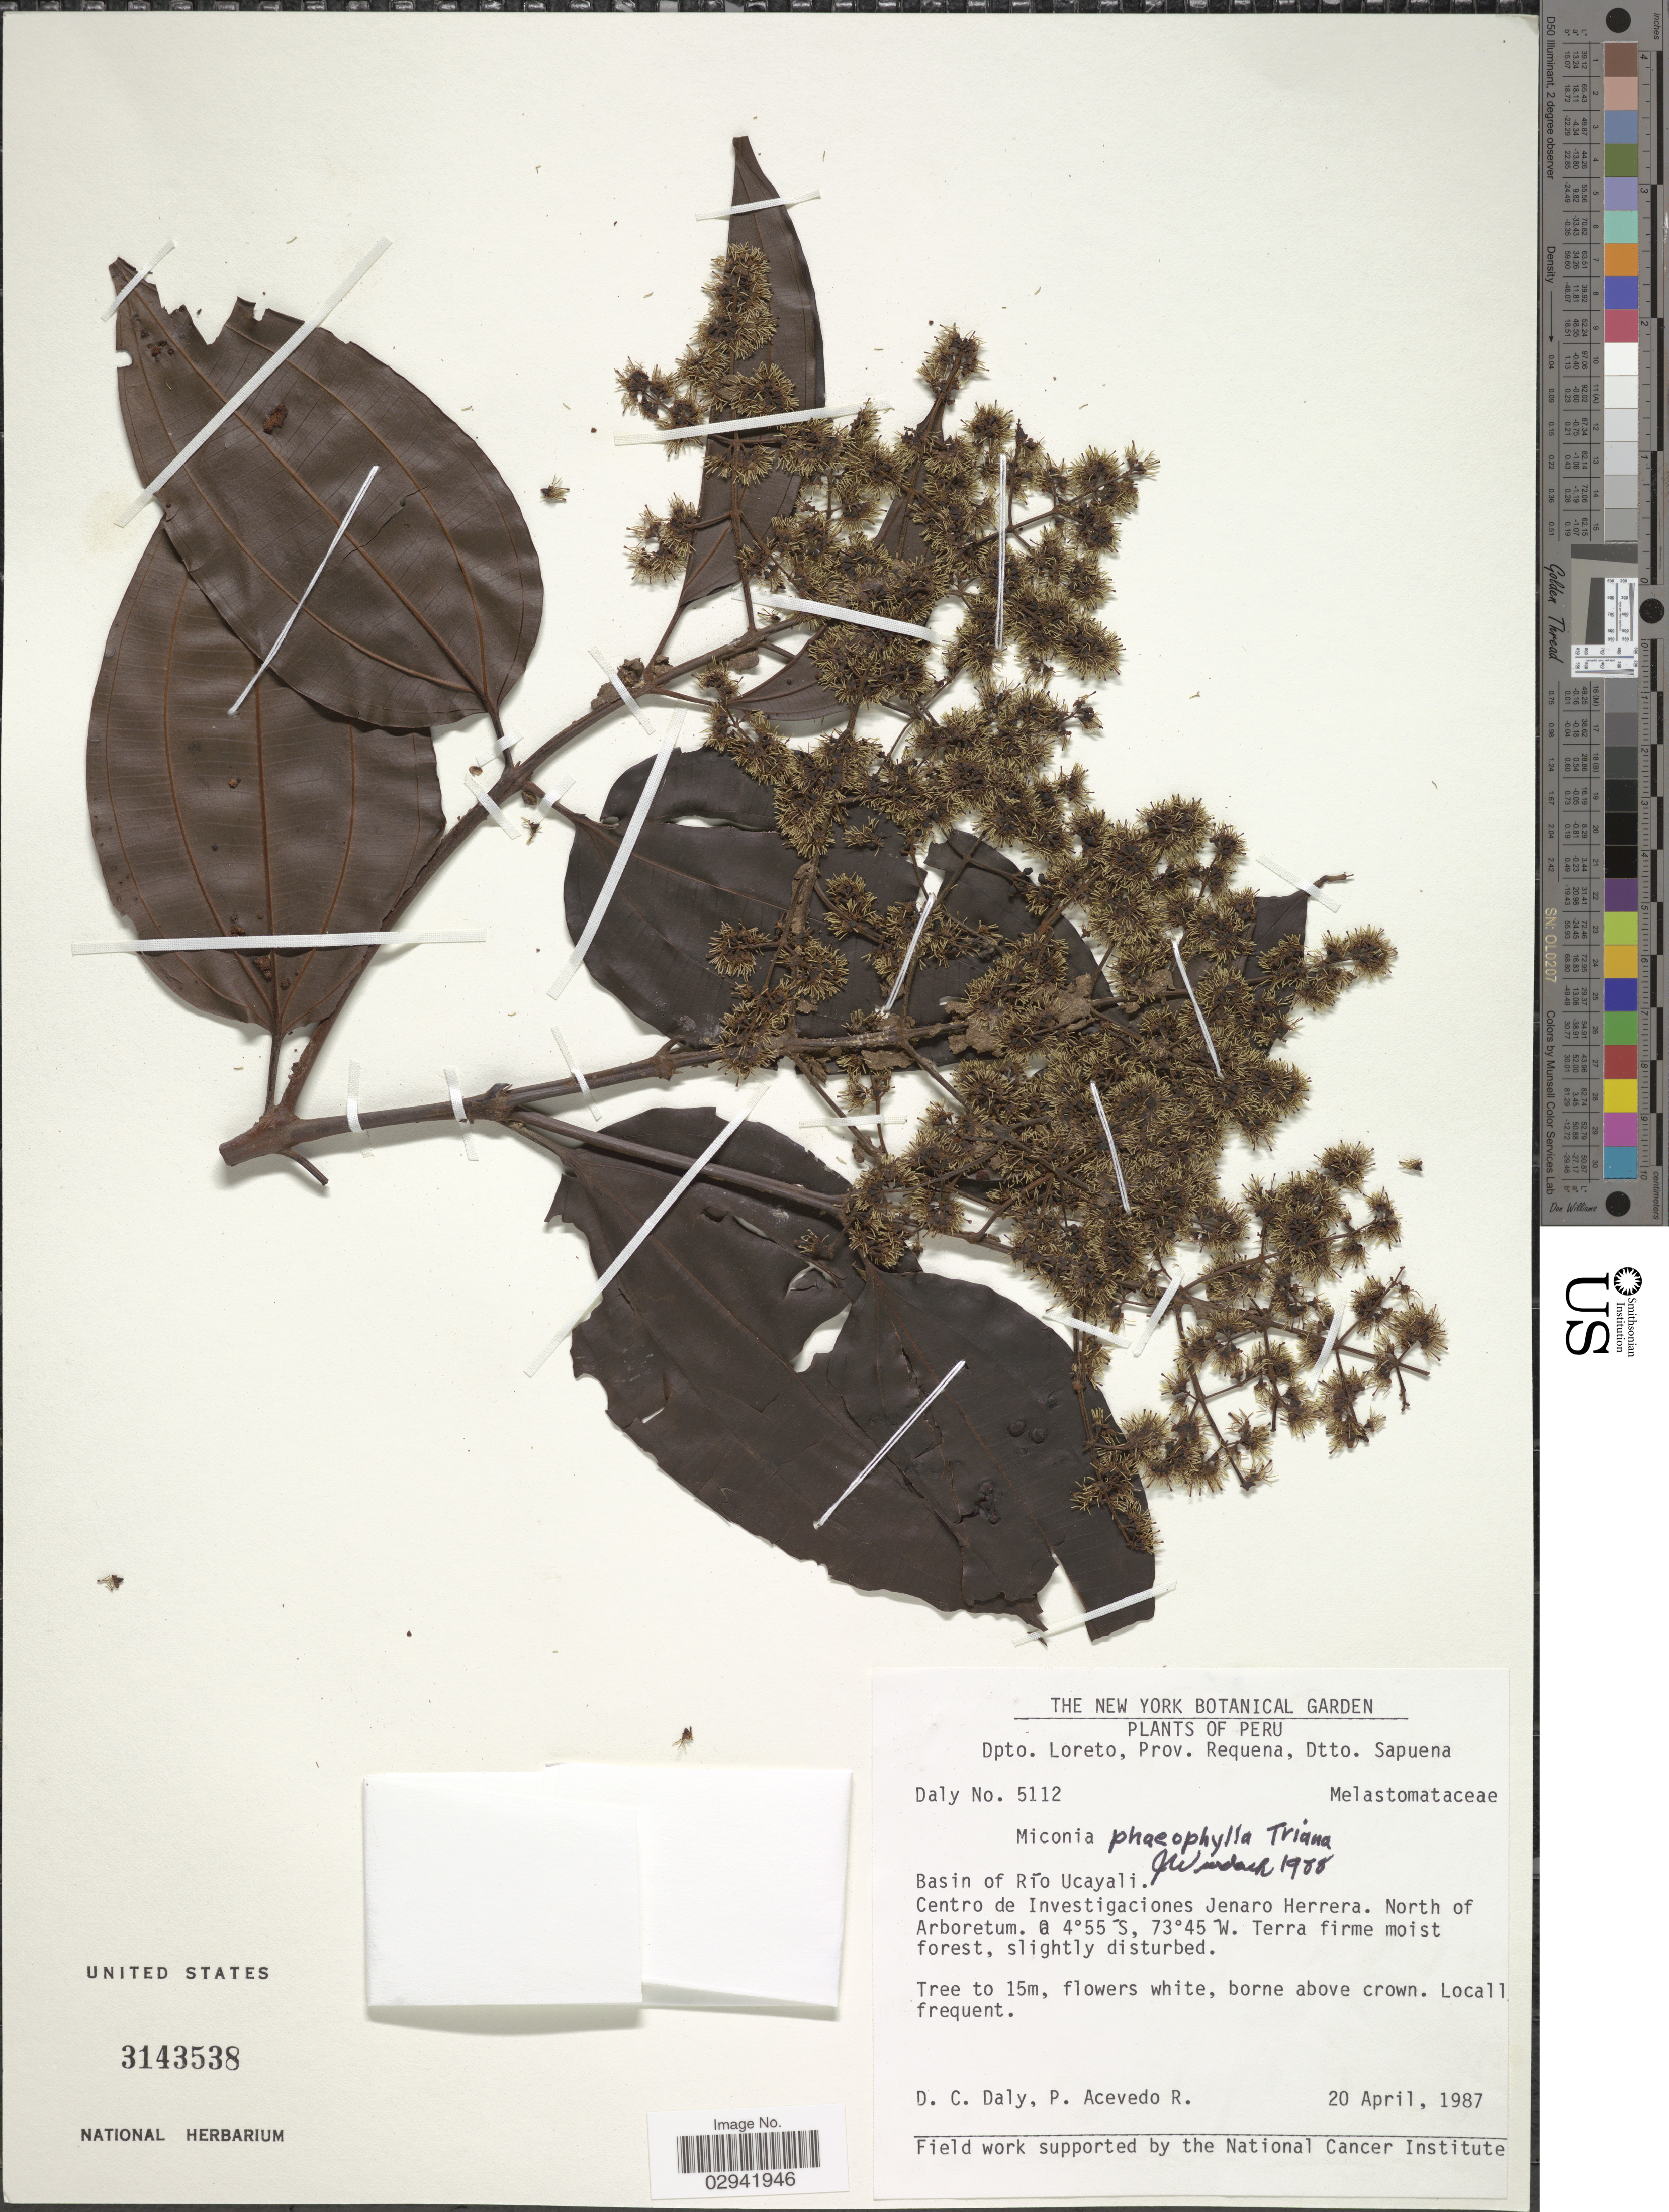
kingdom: Plantae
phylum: Tracheophyta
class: Magnoliopsida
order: Myrtales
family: Melastomataceae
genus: Miconia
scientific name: Miconia phaeophylla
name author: Triana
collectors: D. C. Daly & P. Acevedo R.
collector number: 5112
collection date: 1987-04-20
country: Peru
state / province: Loreto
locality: Dpto. Loreto: Prov. Requena, Dtto. Sapuena. Basin of Río Ucayali. Centro de Investigaciones Jenaro Herrera. North of Arboretum.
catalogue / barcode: US 3143538